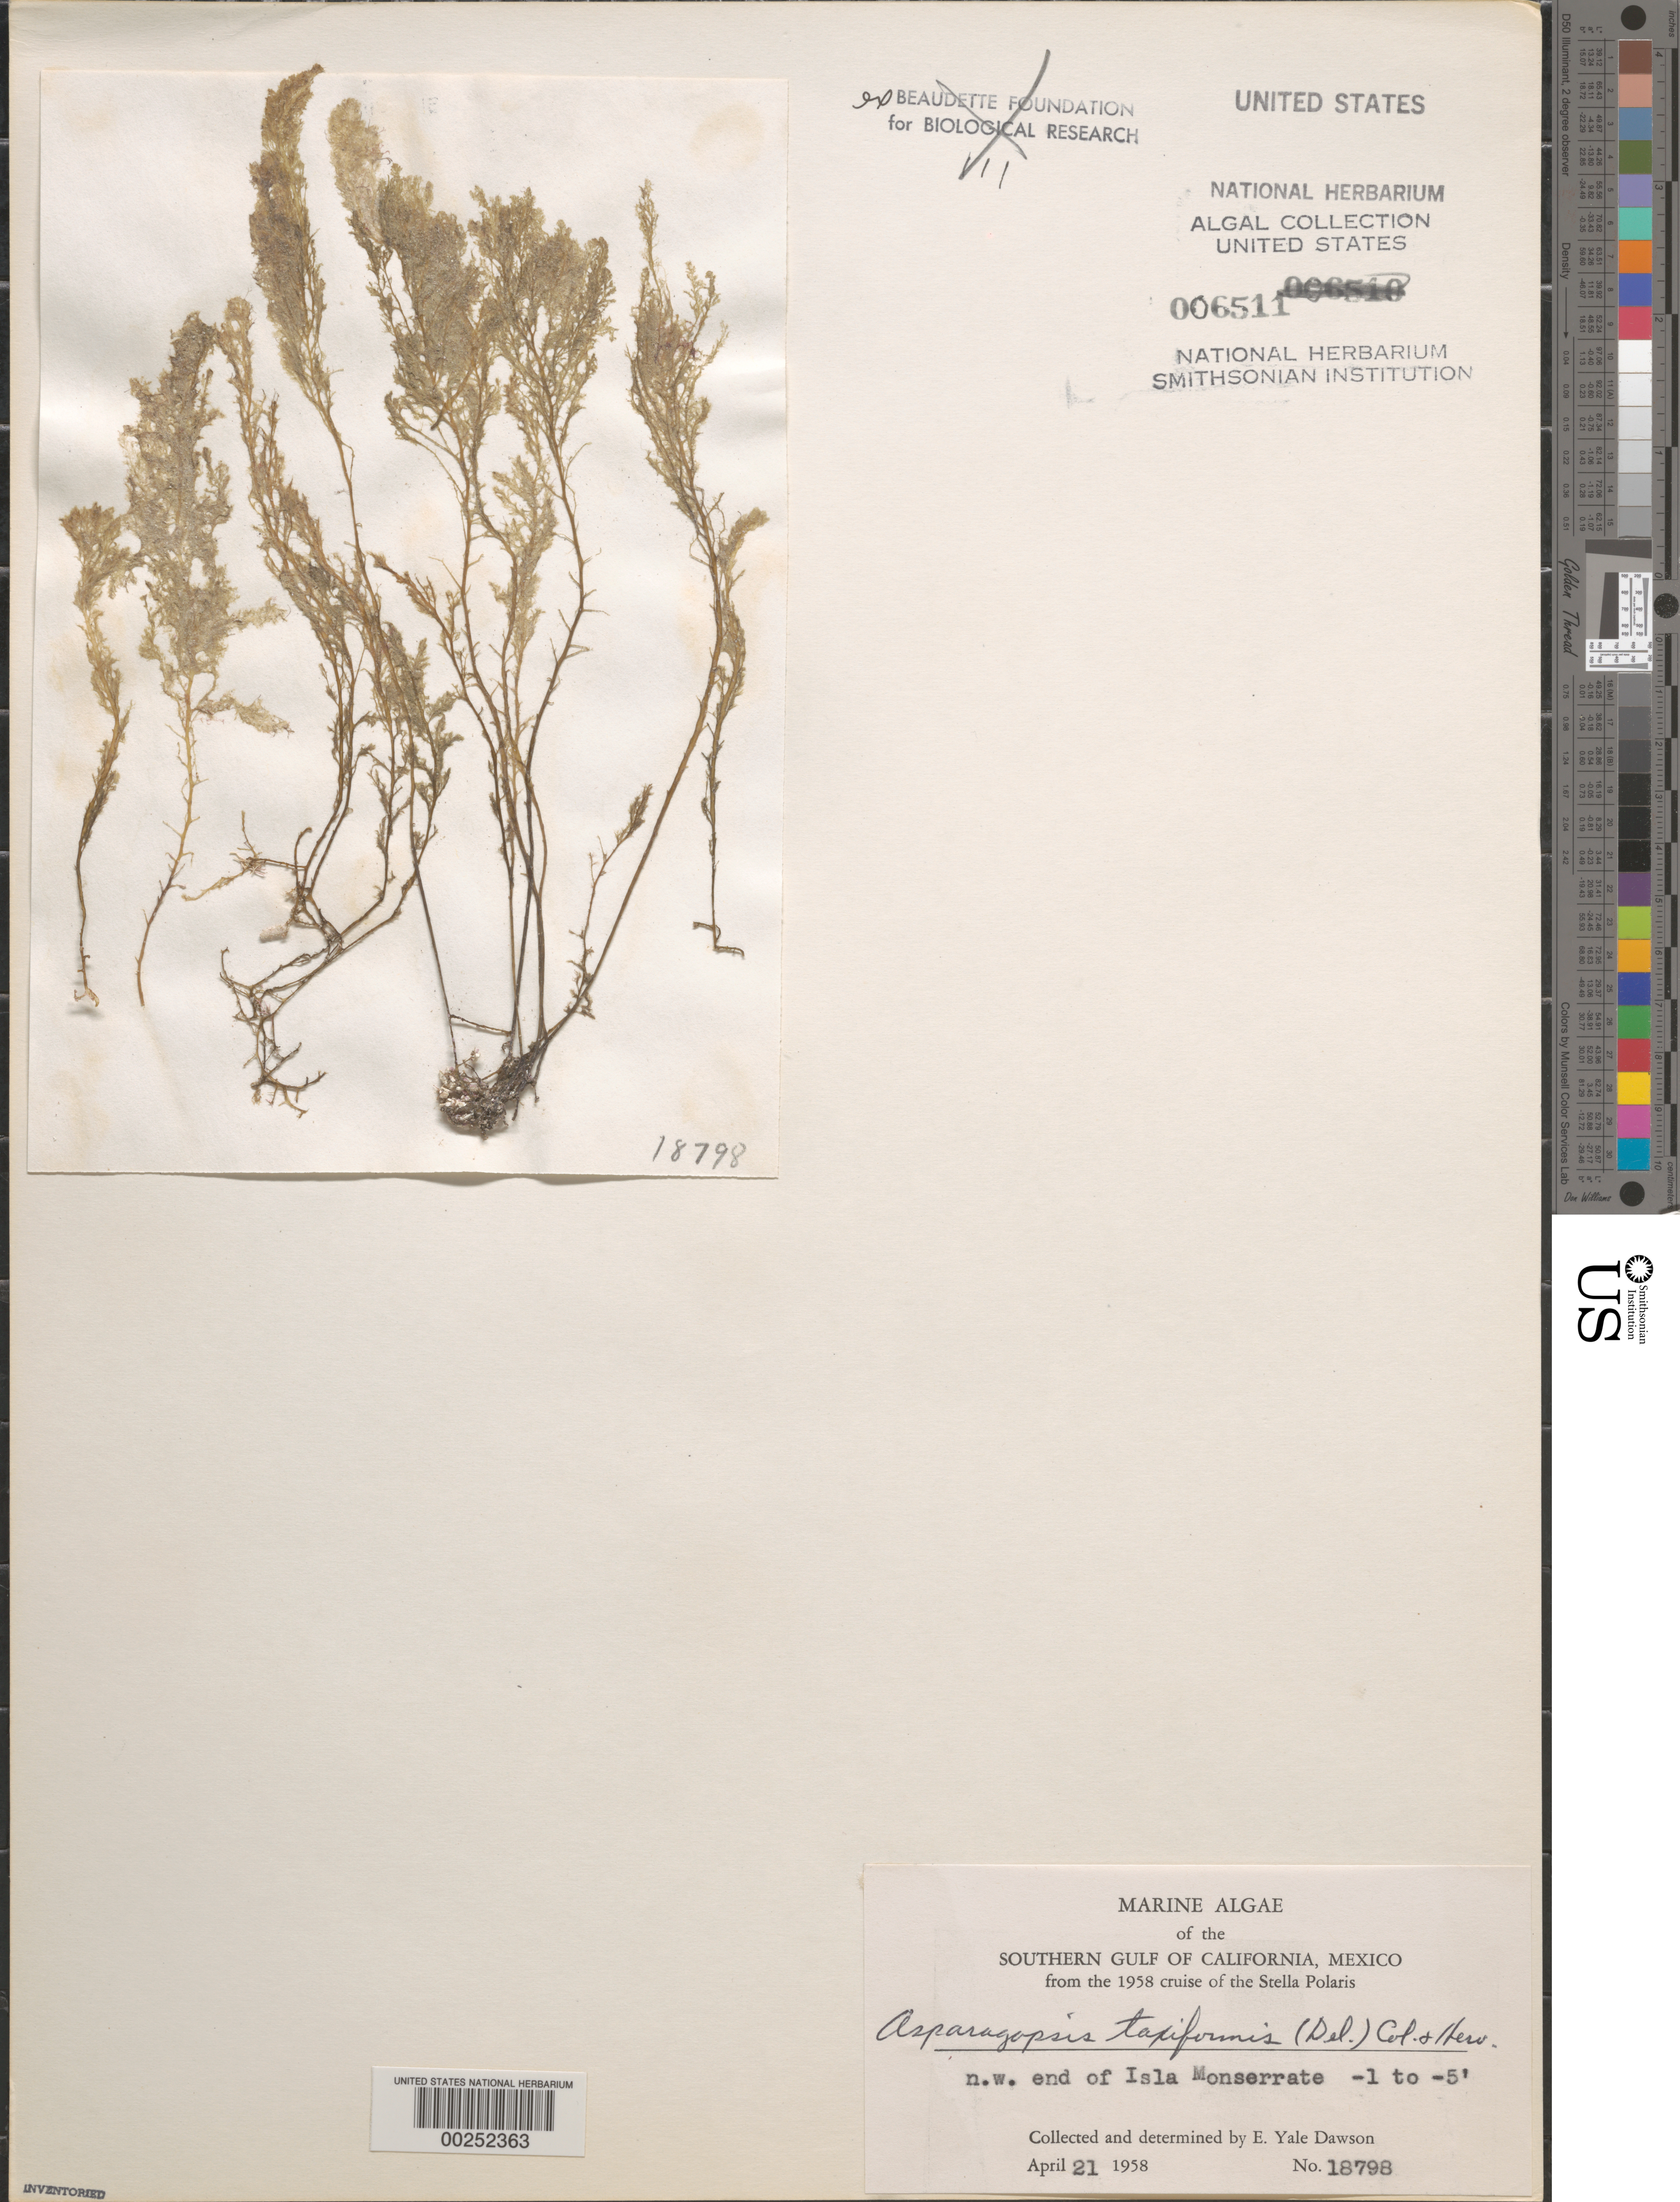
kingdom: Plantae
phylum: Rhodophyta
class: Florideophyceae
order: Bonnemaisoniales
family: Bonnemaisoniaceae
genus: Asparagopsis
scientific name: Asparagopsis taxiformis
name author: (Delile) Trevis.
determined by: Dawson, E. Y.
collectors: E. Y. Dawson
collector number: EYD 18798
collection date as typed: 21 Apr 1958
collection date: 1958-04-21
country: Mexico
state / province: Baja California Sur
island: Isla Monserrate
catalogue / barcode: US 6511